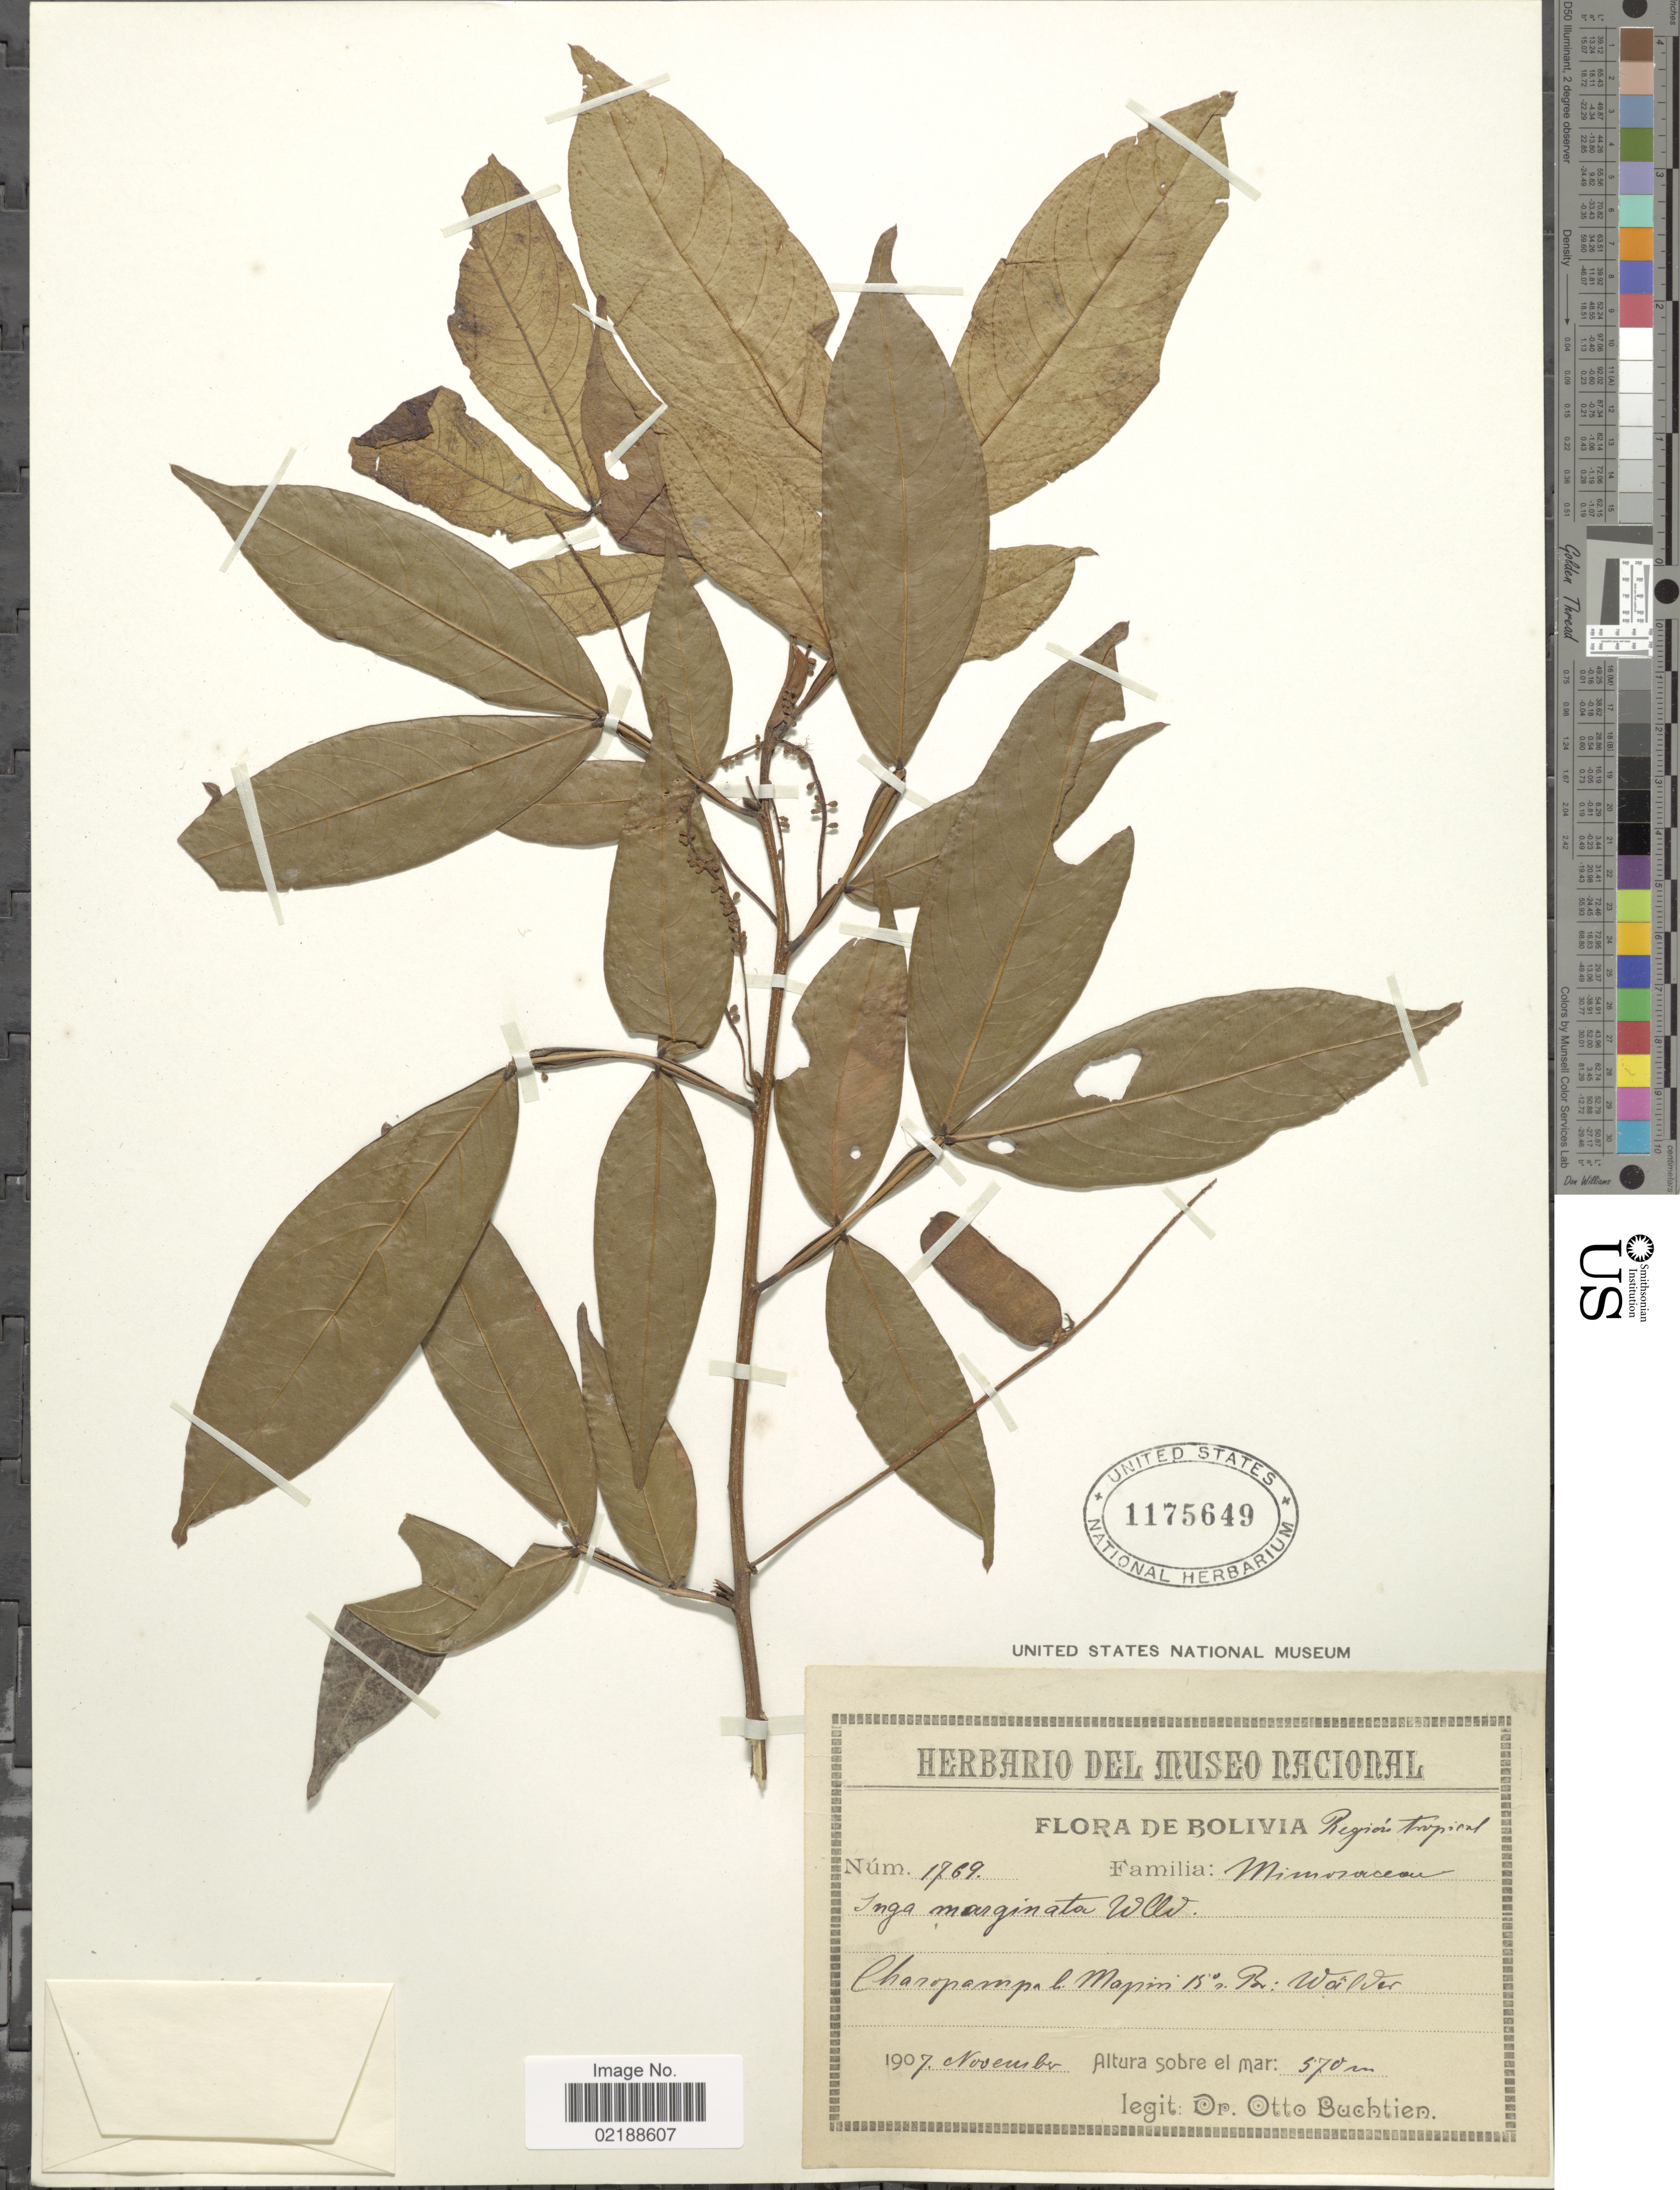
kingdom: Plantae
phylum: Tracheophyta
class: Magnoliopsida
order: Fabales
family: Fabaceae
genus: Inga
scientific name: Inga marginata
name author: Willd.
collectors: O. Buchtien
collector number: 1769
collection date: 1907-11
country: Bolivia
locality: Region tropical, Charopampa l. Mapiri Br.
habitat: Wälder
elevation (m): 570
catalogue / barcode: US 1175649